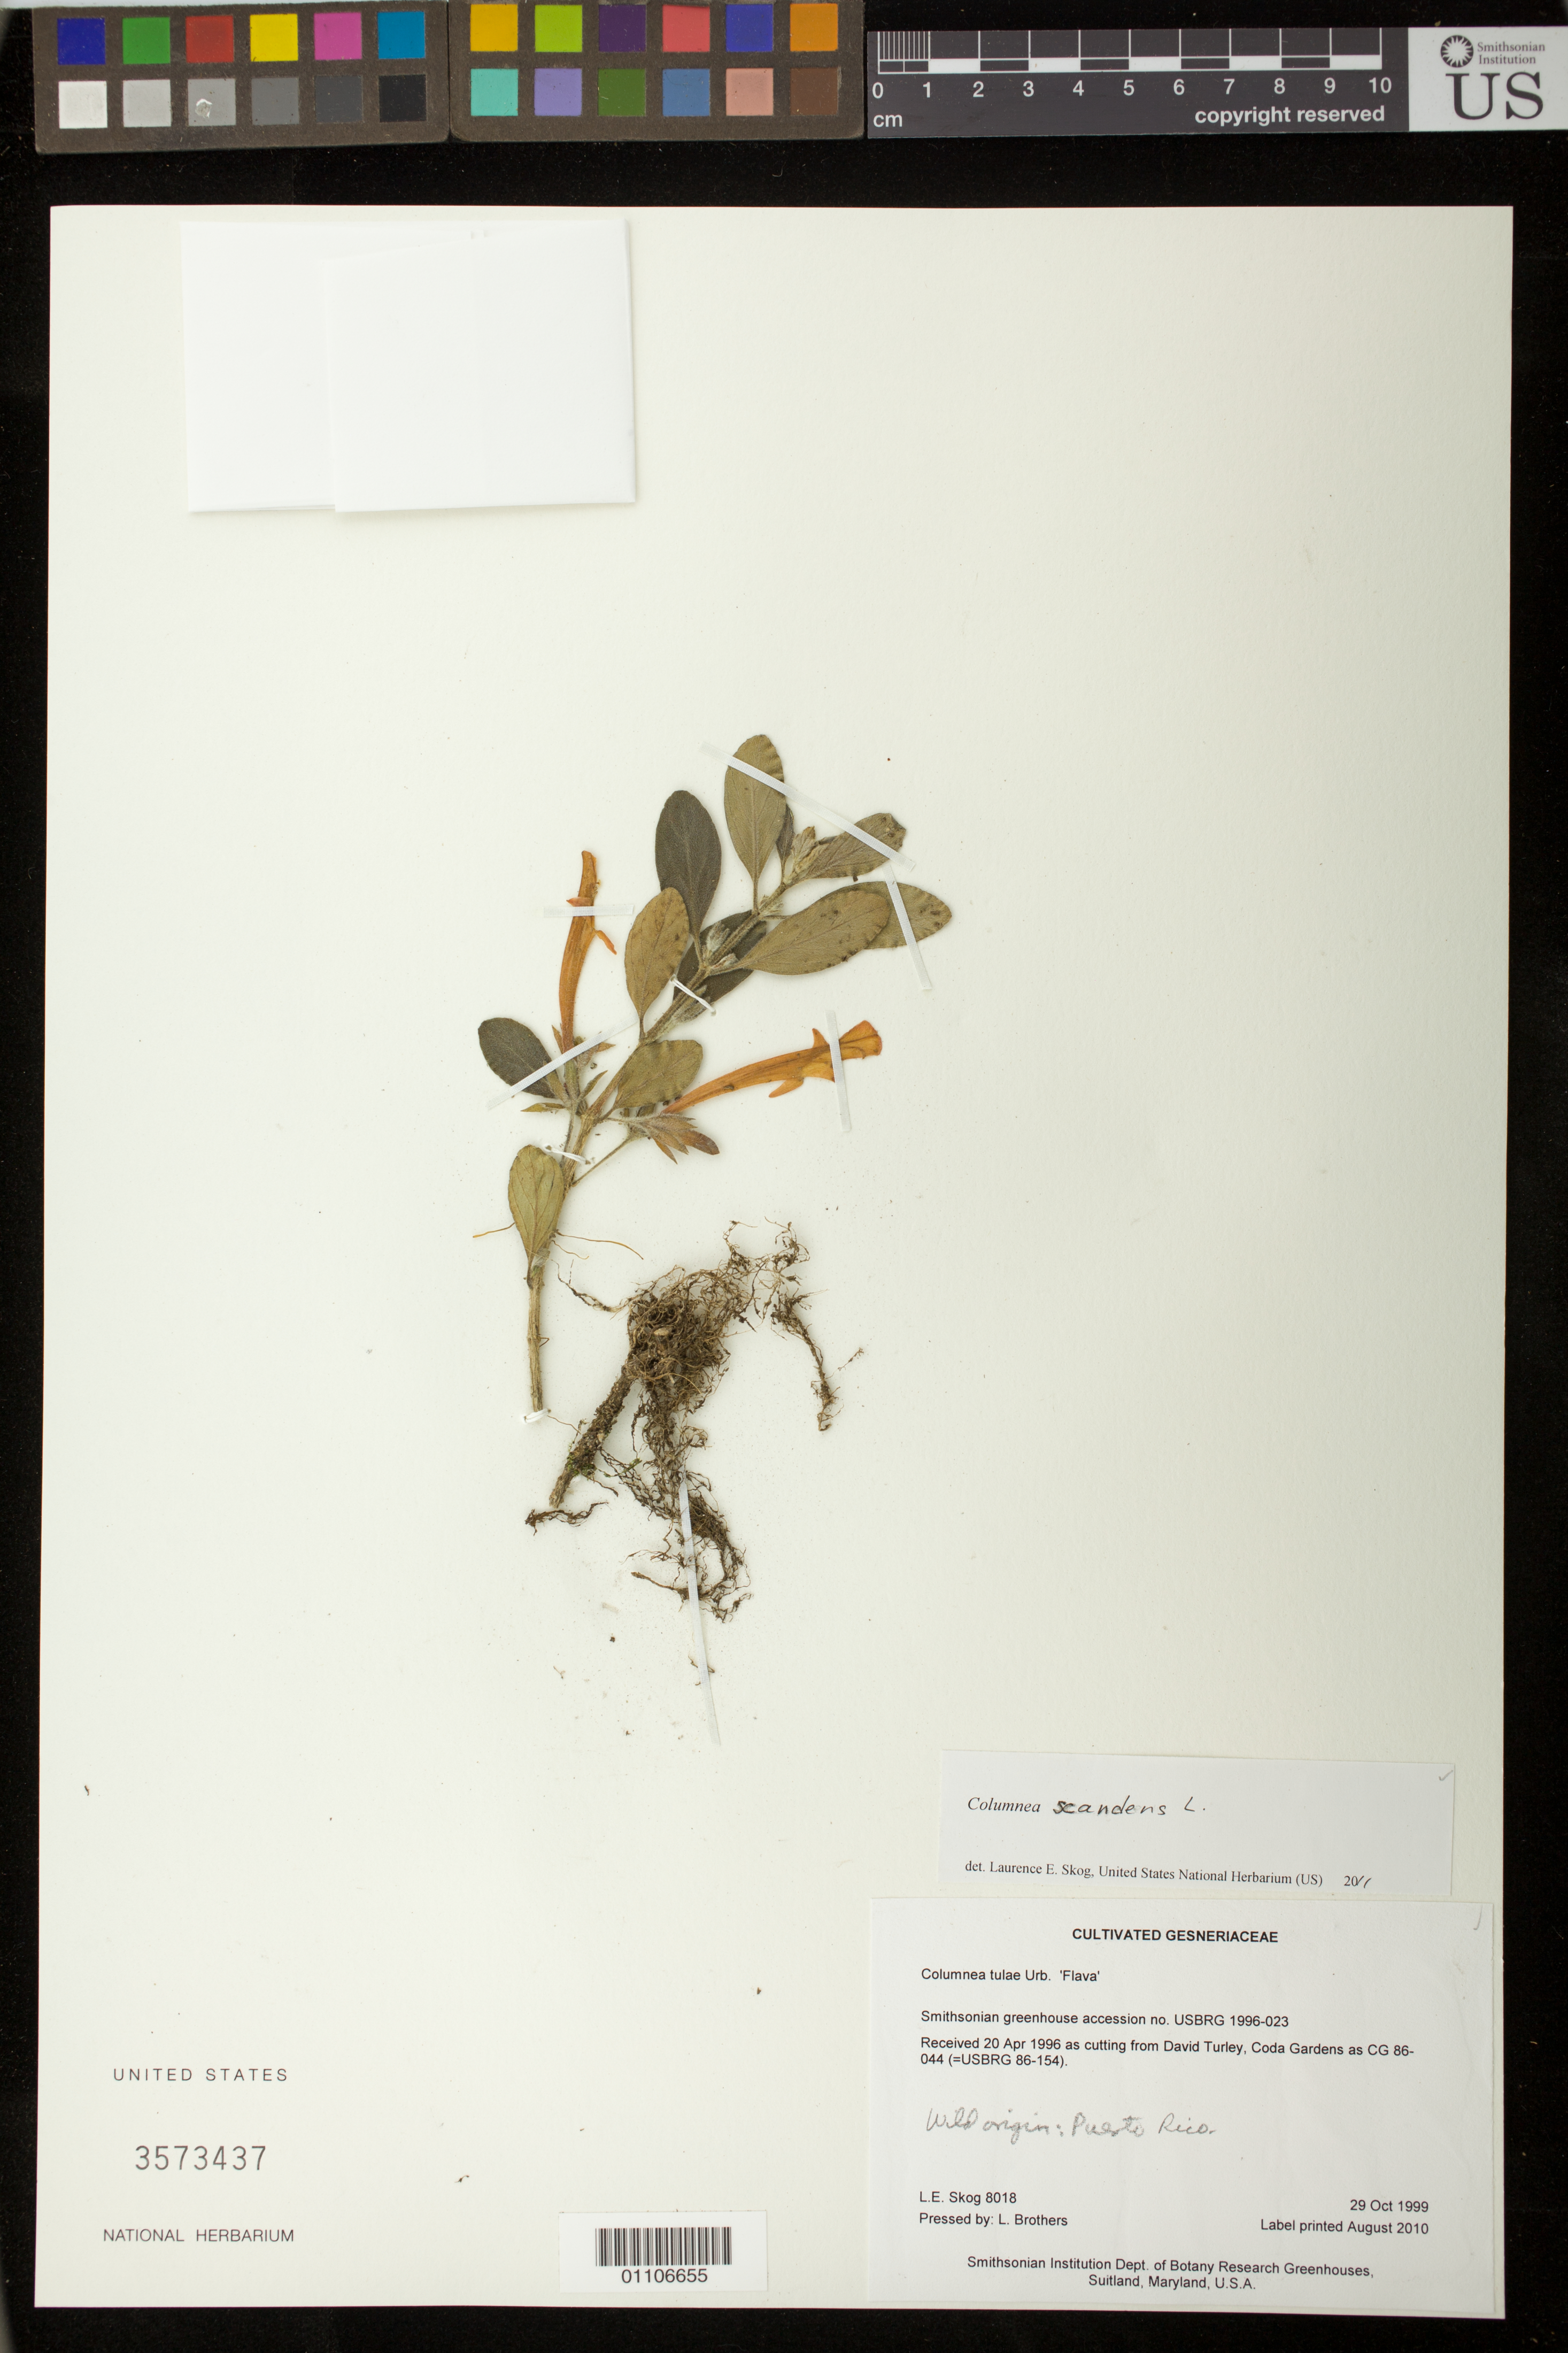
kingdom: Plantae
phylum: Tracheophyta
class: Magnoliopsida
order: Lamiales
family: Gesneriaceae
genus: Columnea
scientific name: Columnea scandens 'Flava'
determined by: Skog, Laurence E.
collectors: L. E. Skog & L. Brothers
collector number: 8018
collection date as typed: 29 Oct 1999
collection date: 1999-10-29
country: United States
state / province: Maryland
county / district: Prince George's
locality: Smithsonian Institution Dept. of Botany Research Greenhouses, Suitland, Maryland, U.S.A.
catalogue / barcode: US 3573437